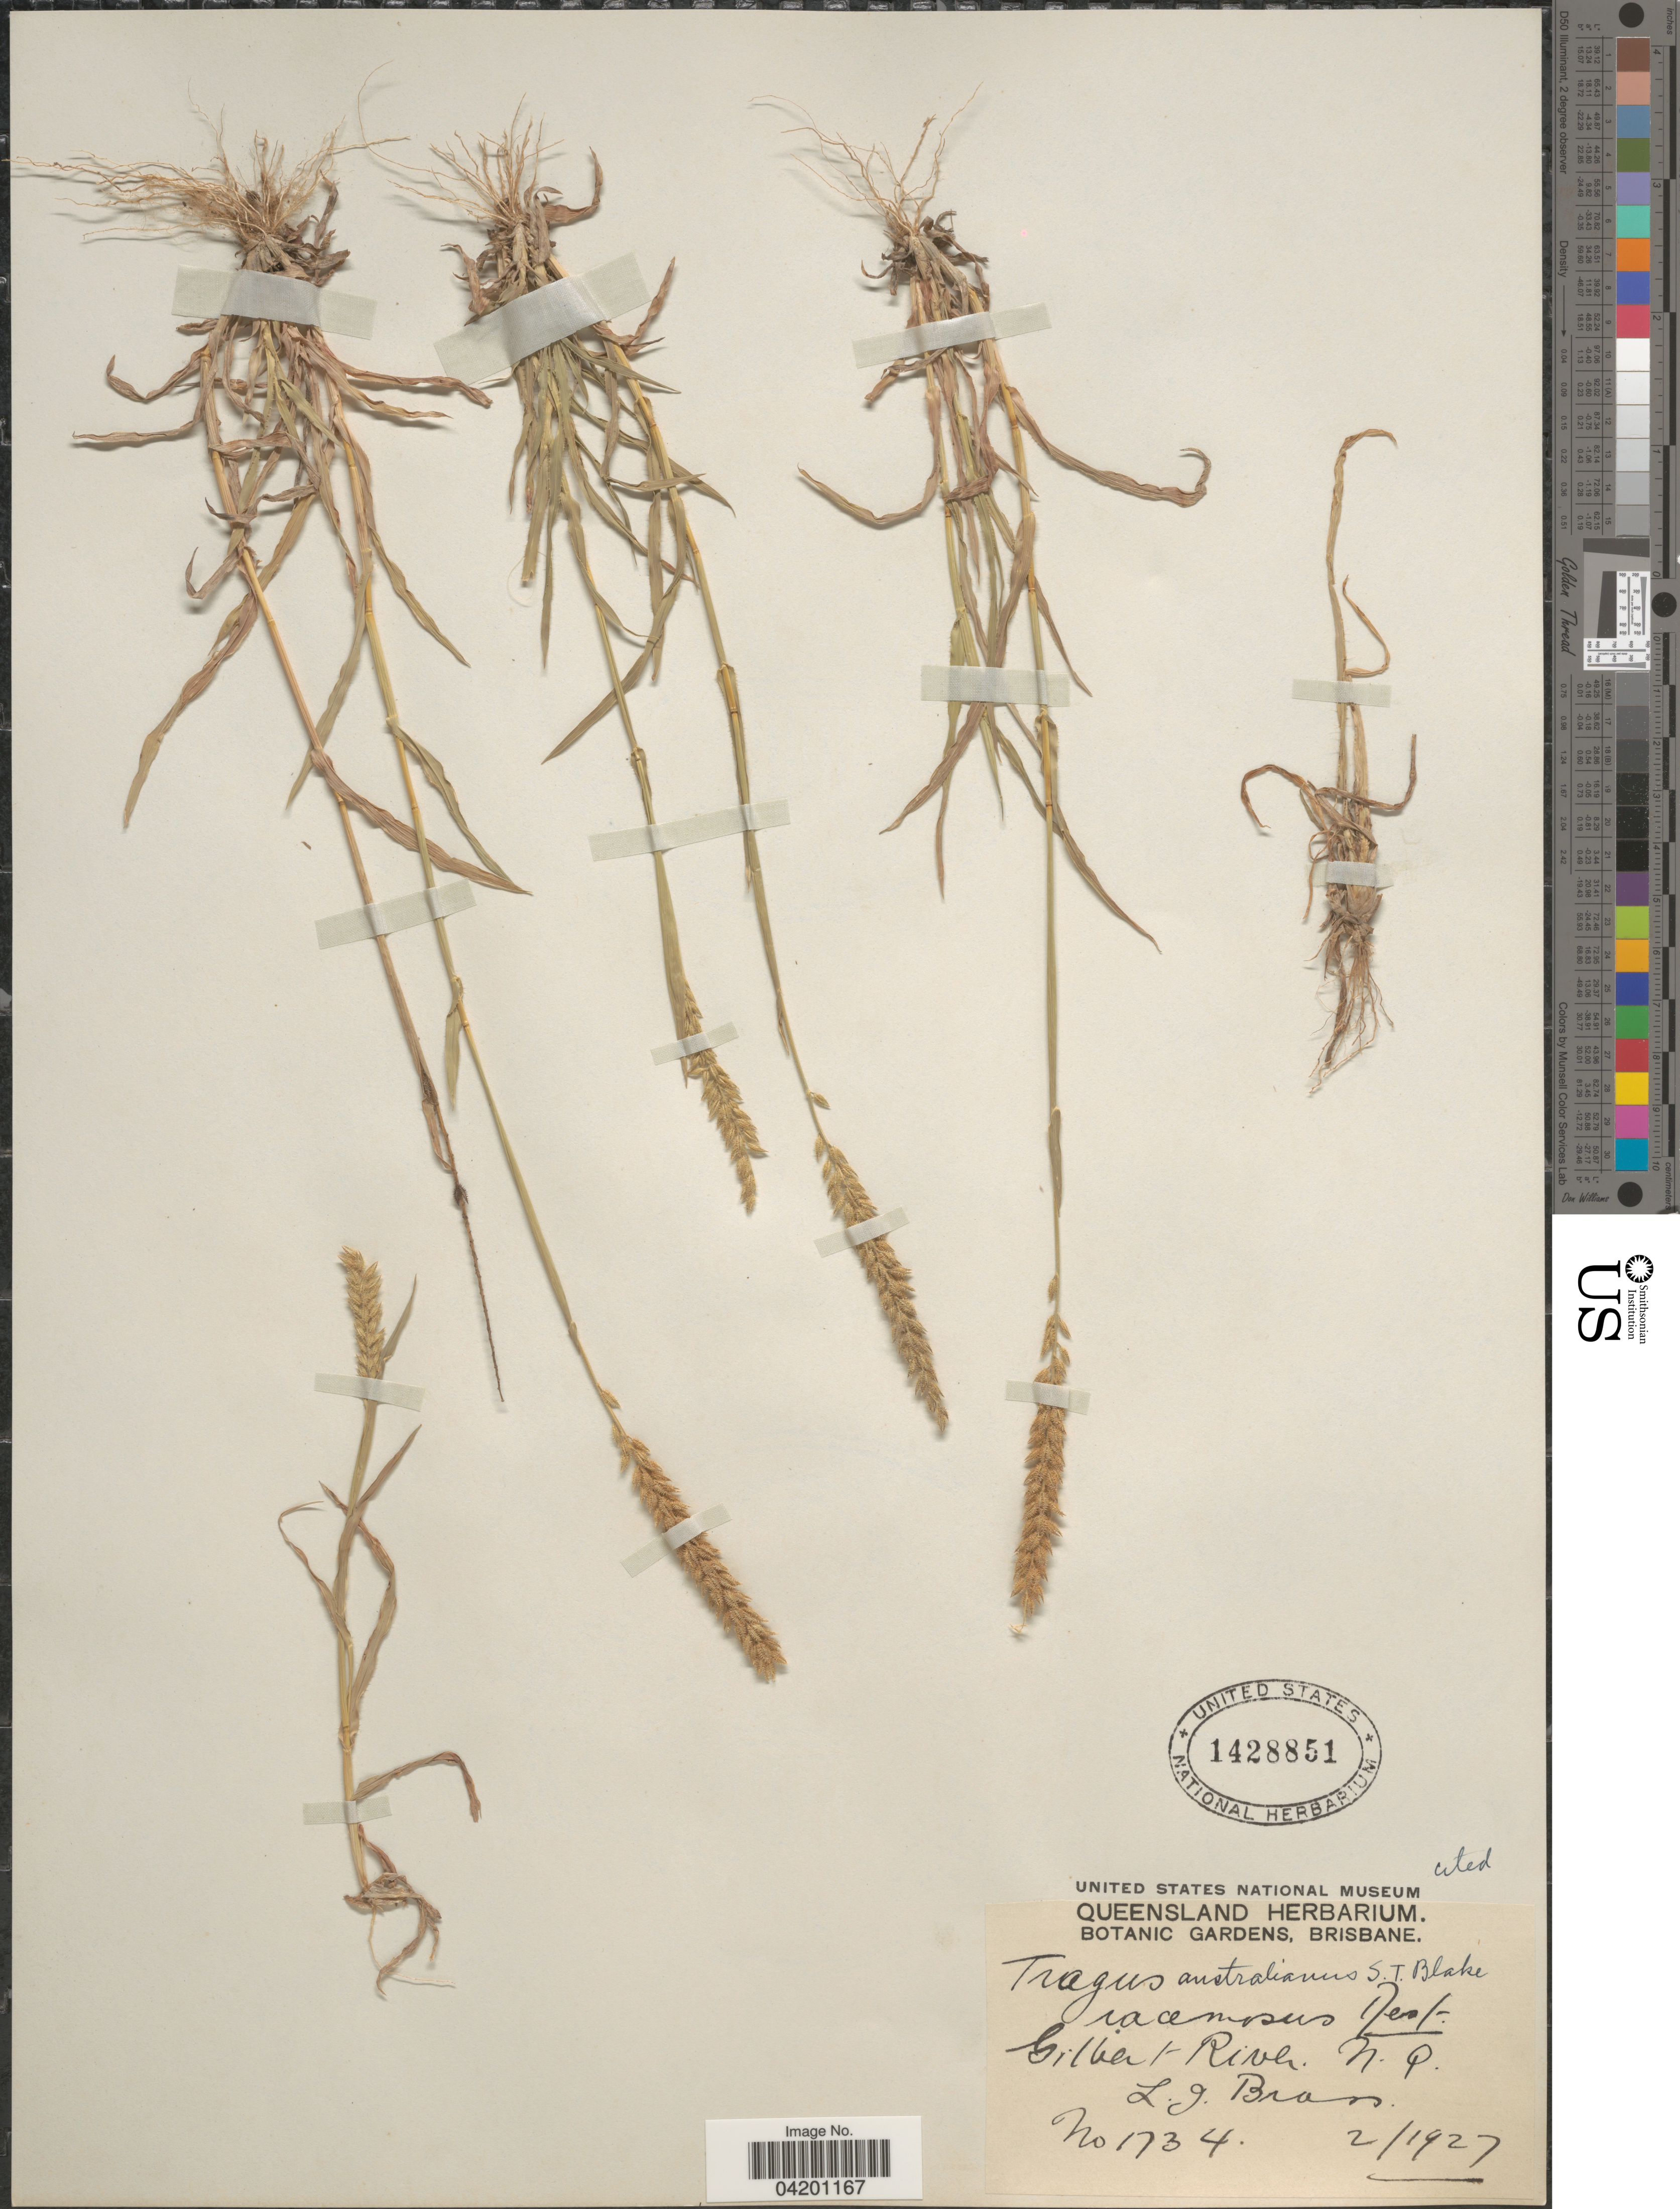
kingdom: Plantae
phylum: Tracheophyta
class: Liliopsida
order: Poales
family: Poaceae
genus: Tragus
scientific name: Tragus australianus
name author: S.T. Blake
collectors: L. J. Brass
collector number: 1734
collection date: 1927-02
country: Australia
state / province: Queensland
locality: Gilbert River. N.Q.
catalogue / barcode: US 1428851